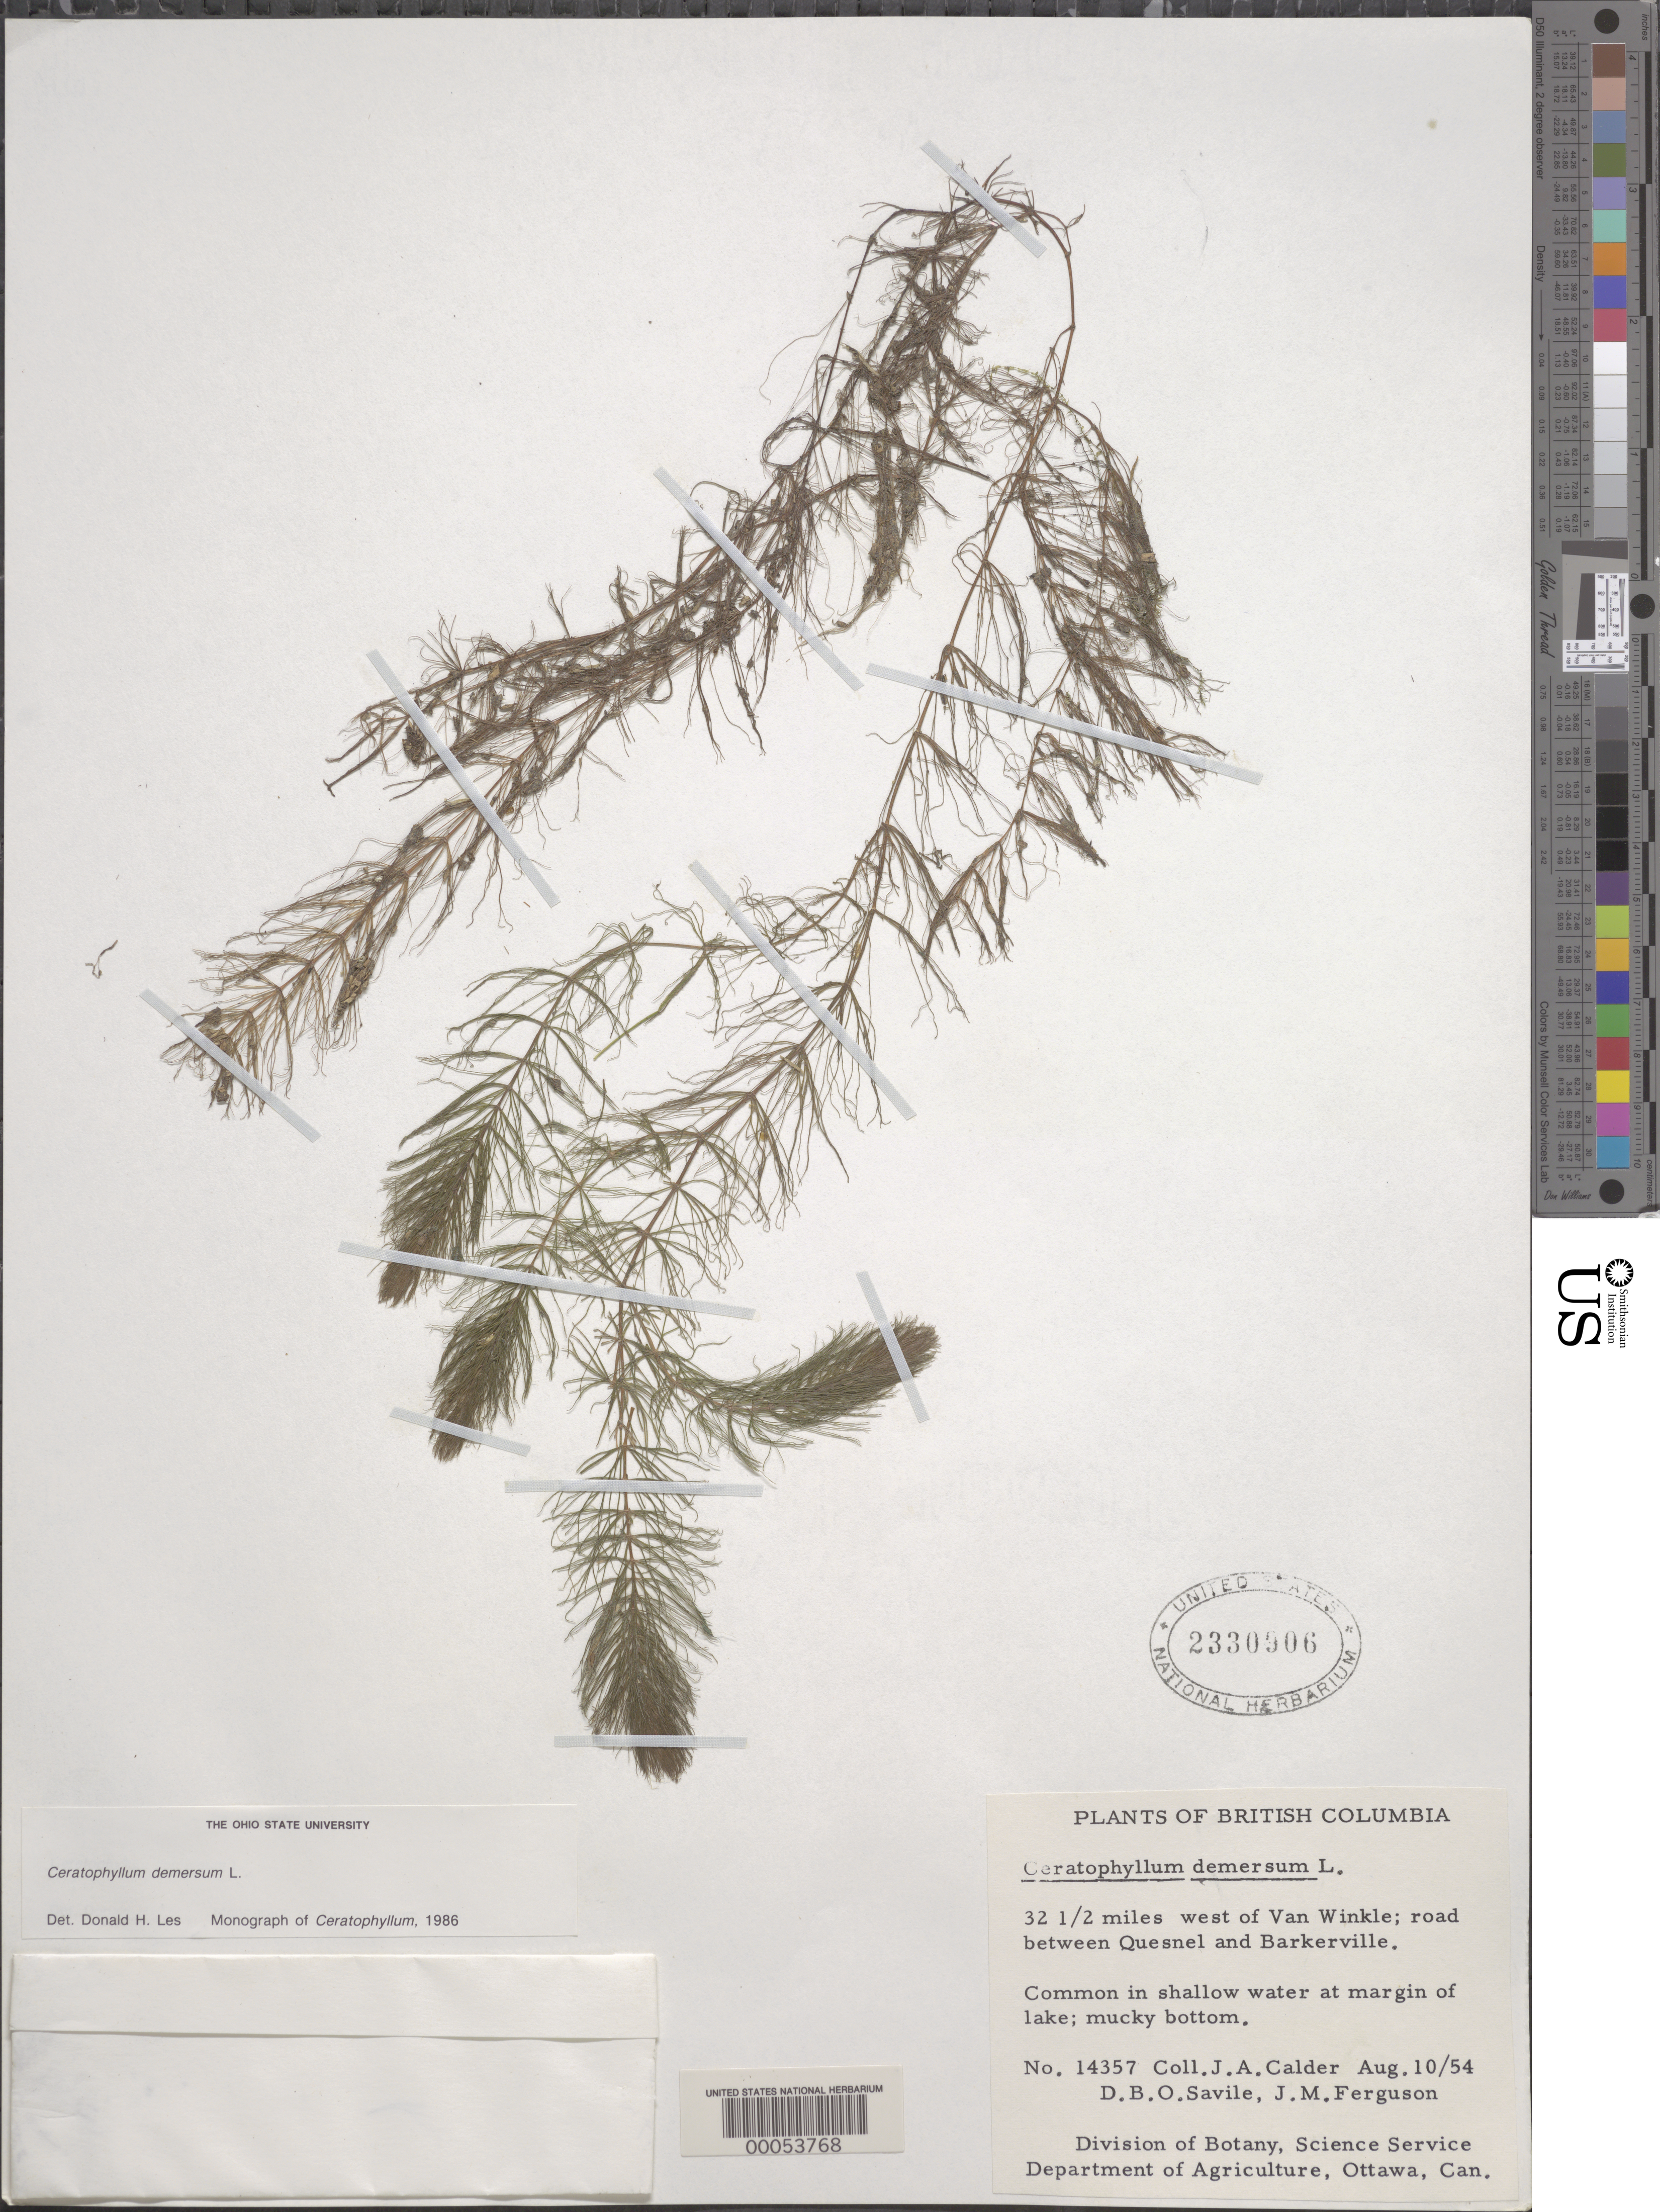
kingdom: Plantae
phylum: Tracheophyta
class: Magnoliopsida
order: Ceratophyllales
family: Ceratophyllaceae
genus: Ceratophyllum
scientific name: Ceratophyllum demersum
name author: L.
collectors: D. Savile & J. M. Ferguson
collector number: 14357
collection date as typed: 10 Aug 1954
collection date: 1954-08-10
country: Canada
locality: Shallow water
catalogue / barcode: US 2330906